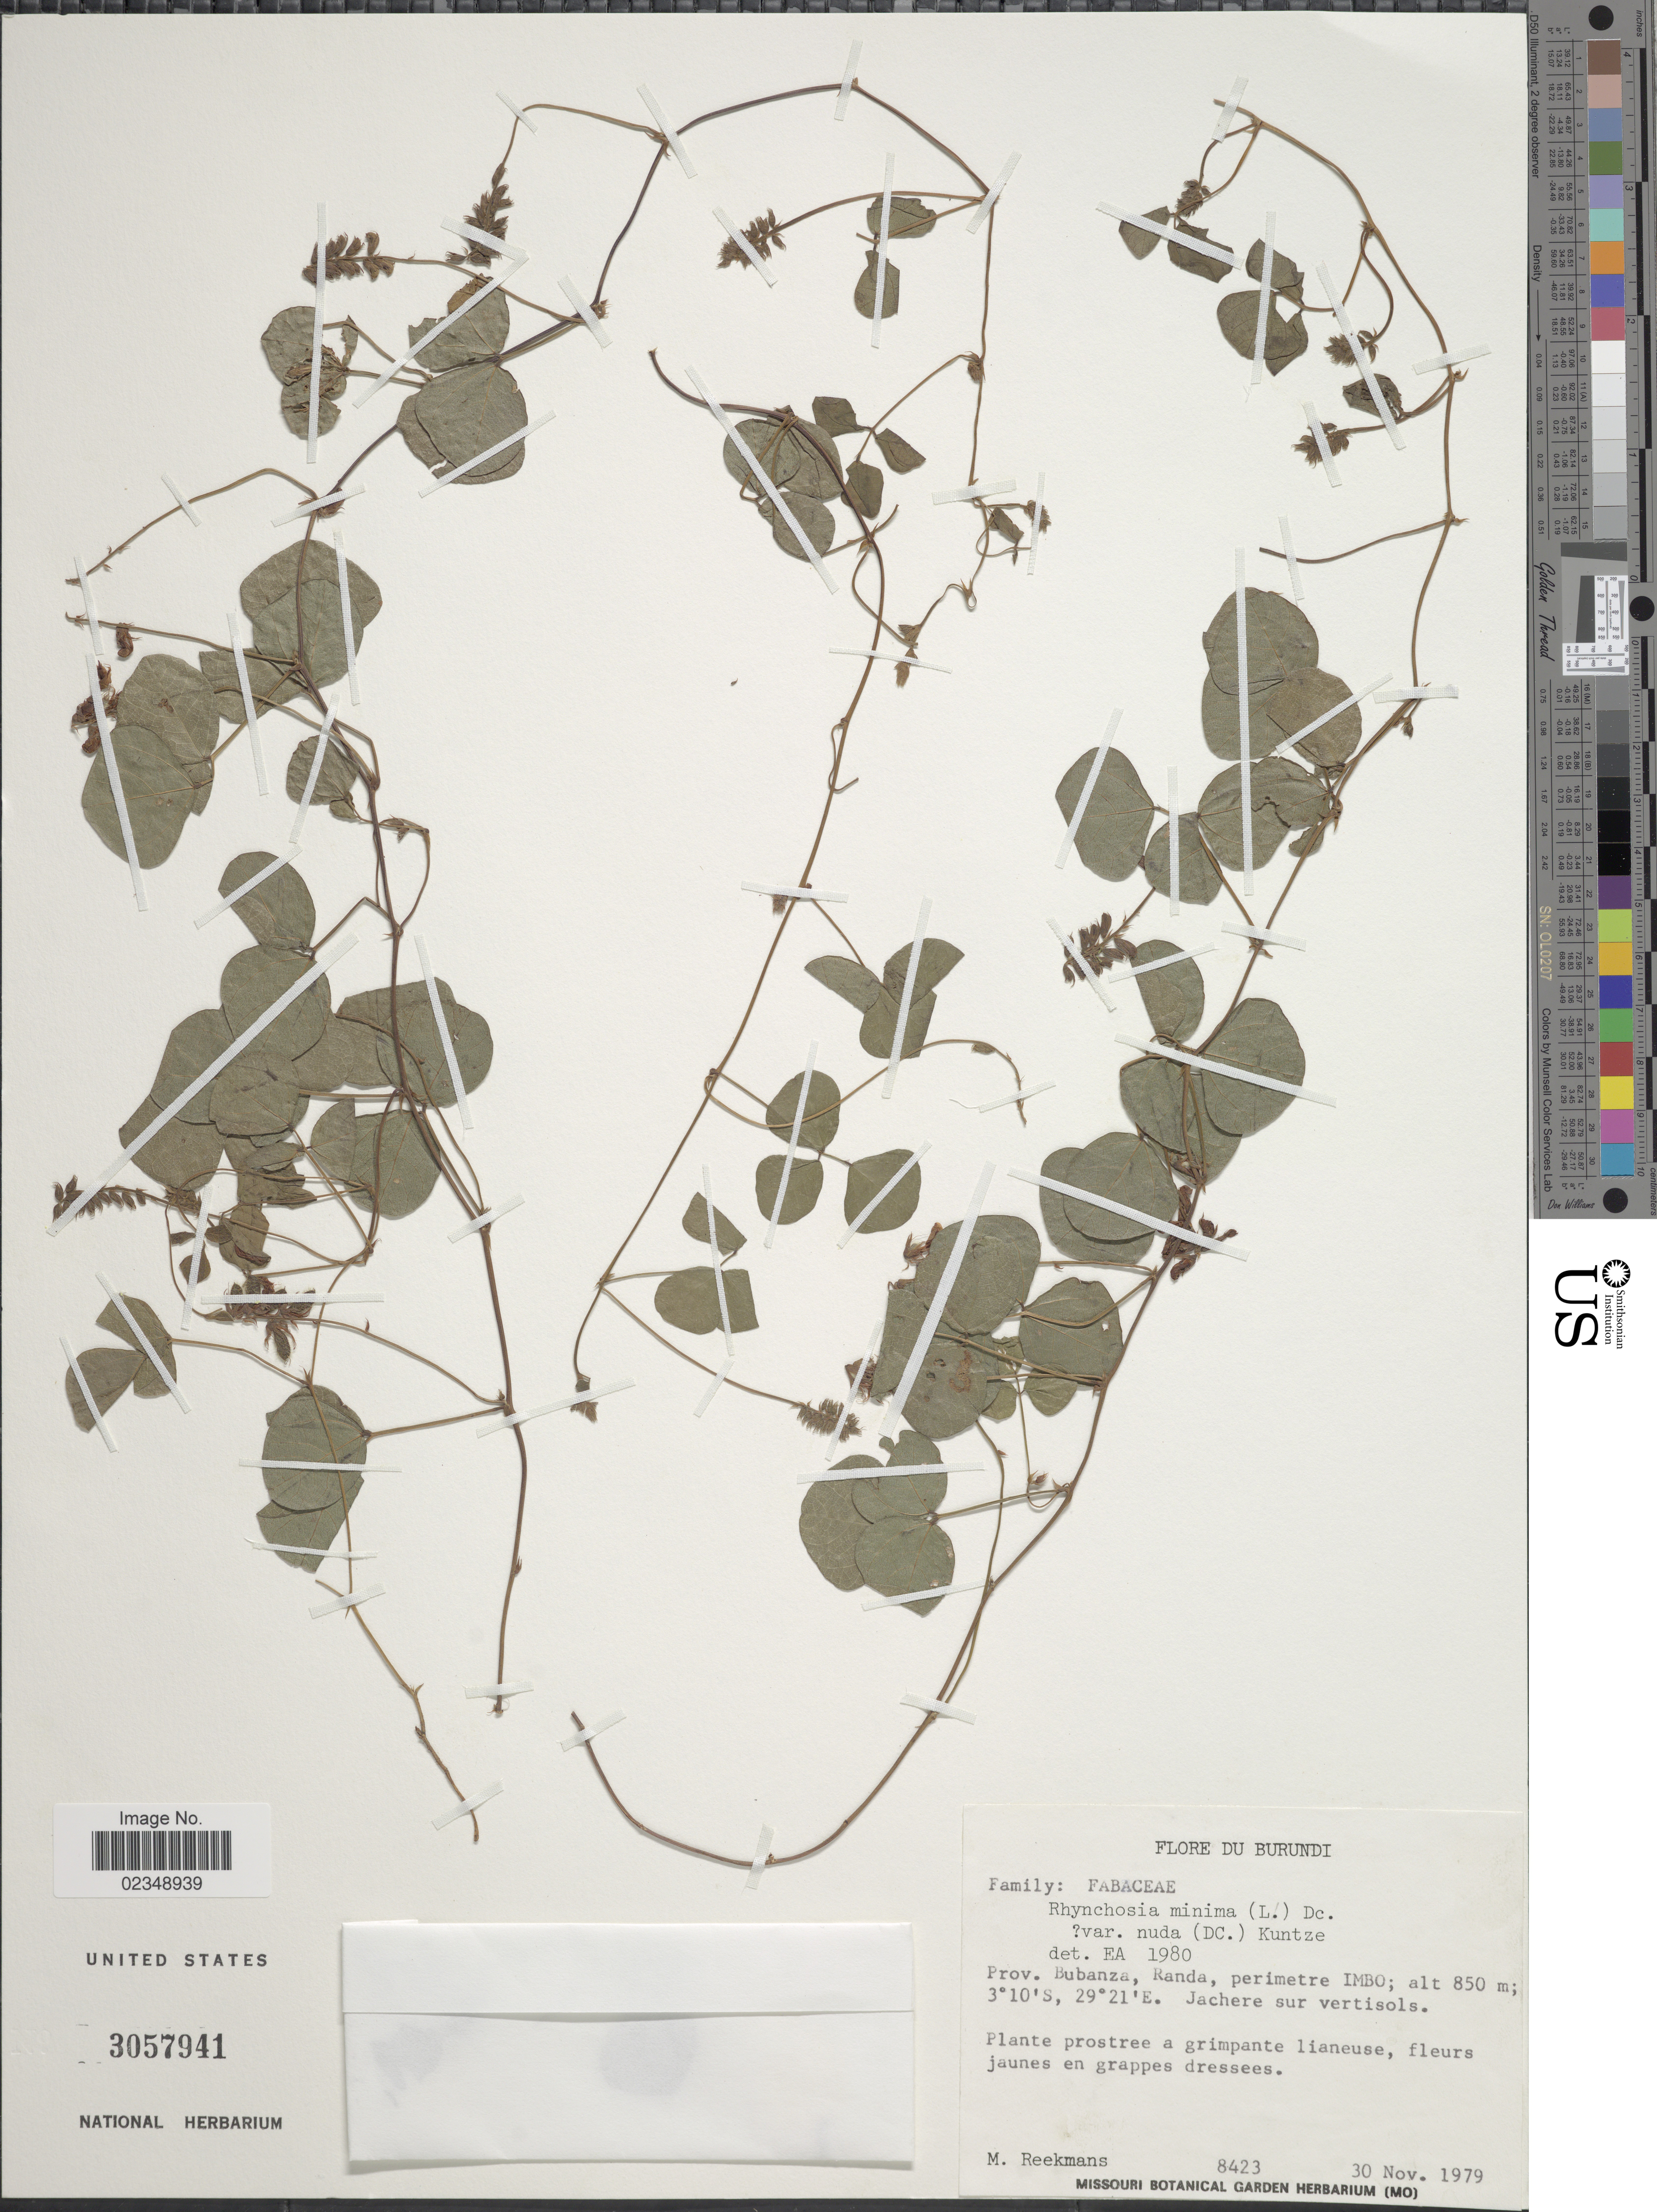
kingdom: Plantae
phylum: Tracheophyta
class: Magnoliopsida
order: Fabales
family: Fabaceae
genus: Rhynchosia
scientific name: Rhynchosia minima var. nuda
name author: (DC.) Kuntze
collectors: M. Reekmans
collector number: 8423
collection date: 1979-11-30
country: Burundi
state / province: Bubanza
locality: Randa, permetre IMBO, Jachere sur verisols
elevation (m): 850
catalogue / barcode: US 3057941